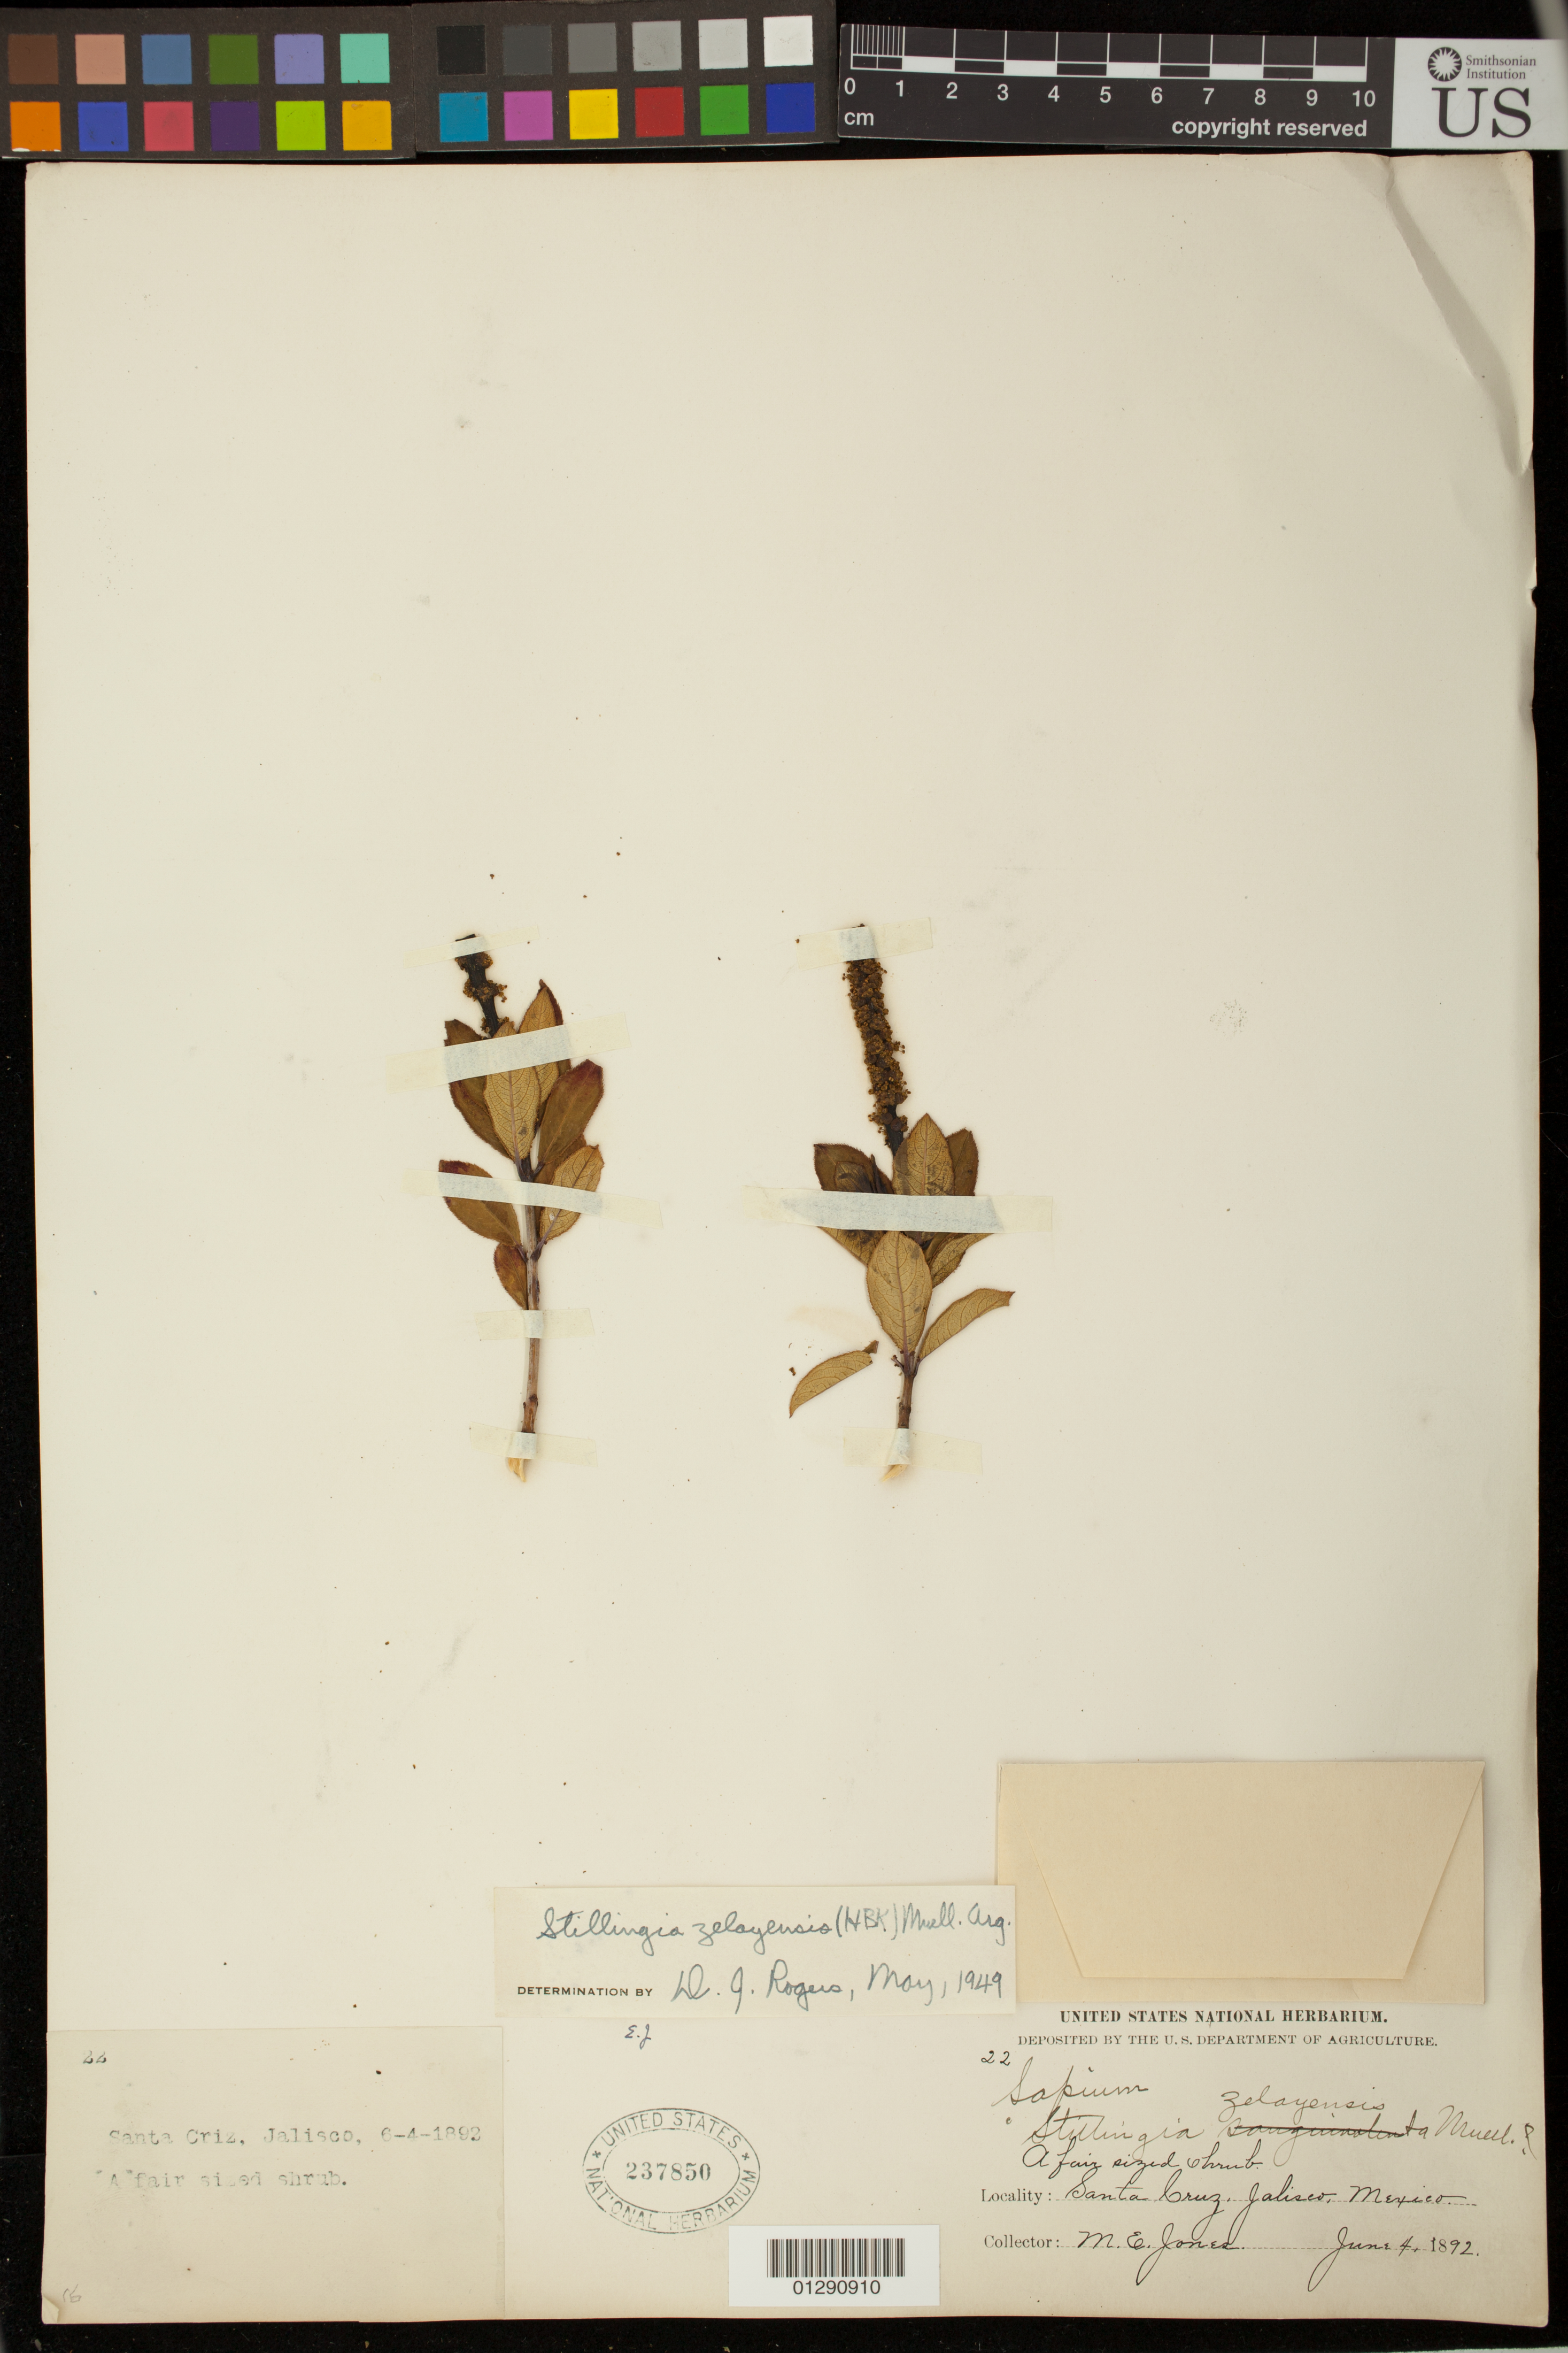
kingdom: Plantae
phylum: Tracheophyta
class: Magnoliopsida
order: Malpighiales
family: Euphorbiaceae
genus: Stillingia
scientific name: Stillingia zelayensis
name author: (Kunth) Müll. Arg.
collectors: M. E. Jones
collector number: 22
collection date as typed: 04 Jun 1892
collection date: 1892-06-04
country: Mexico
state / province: Jalisco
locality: Santa Cruz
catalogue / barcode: US 237850